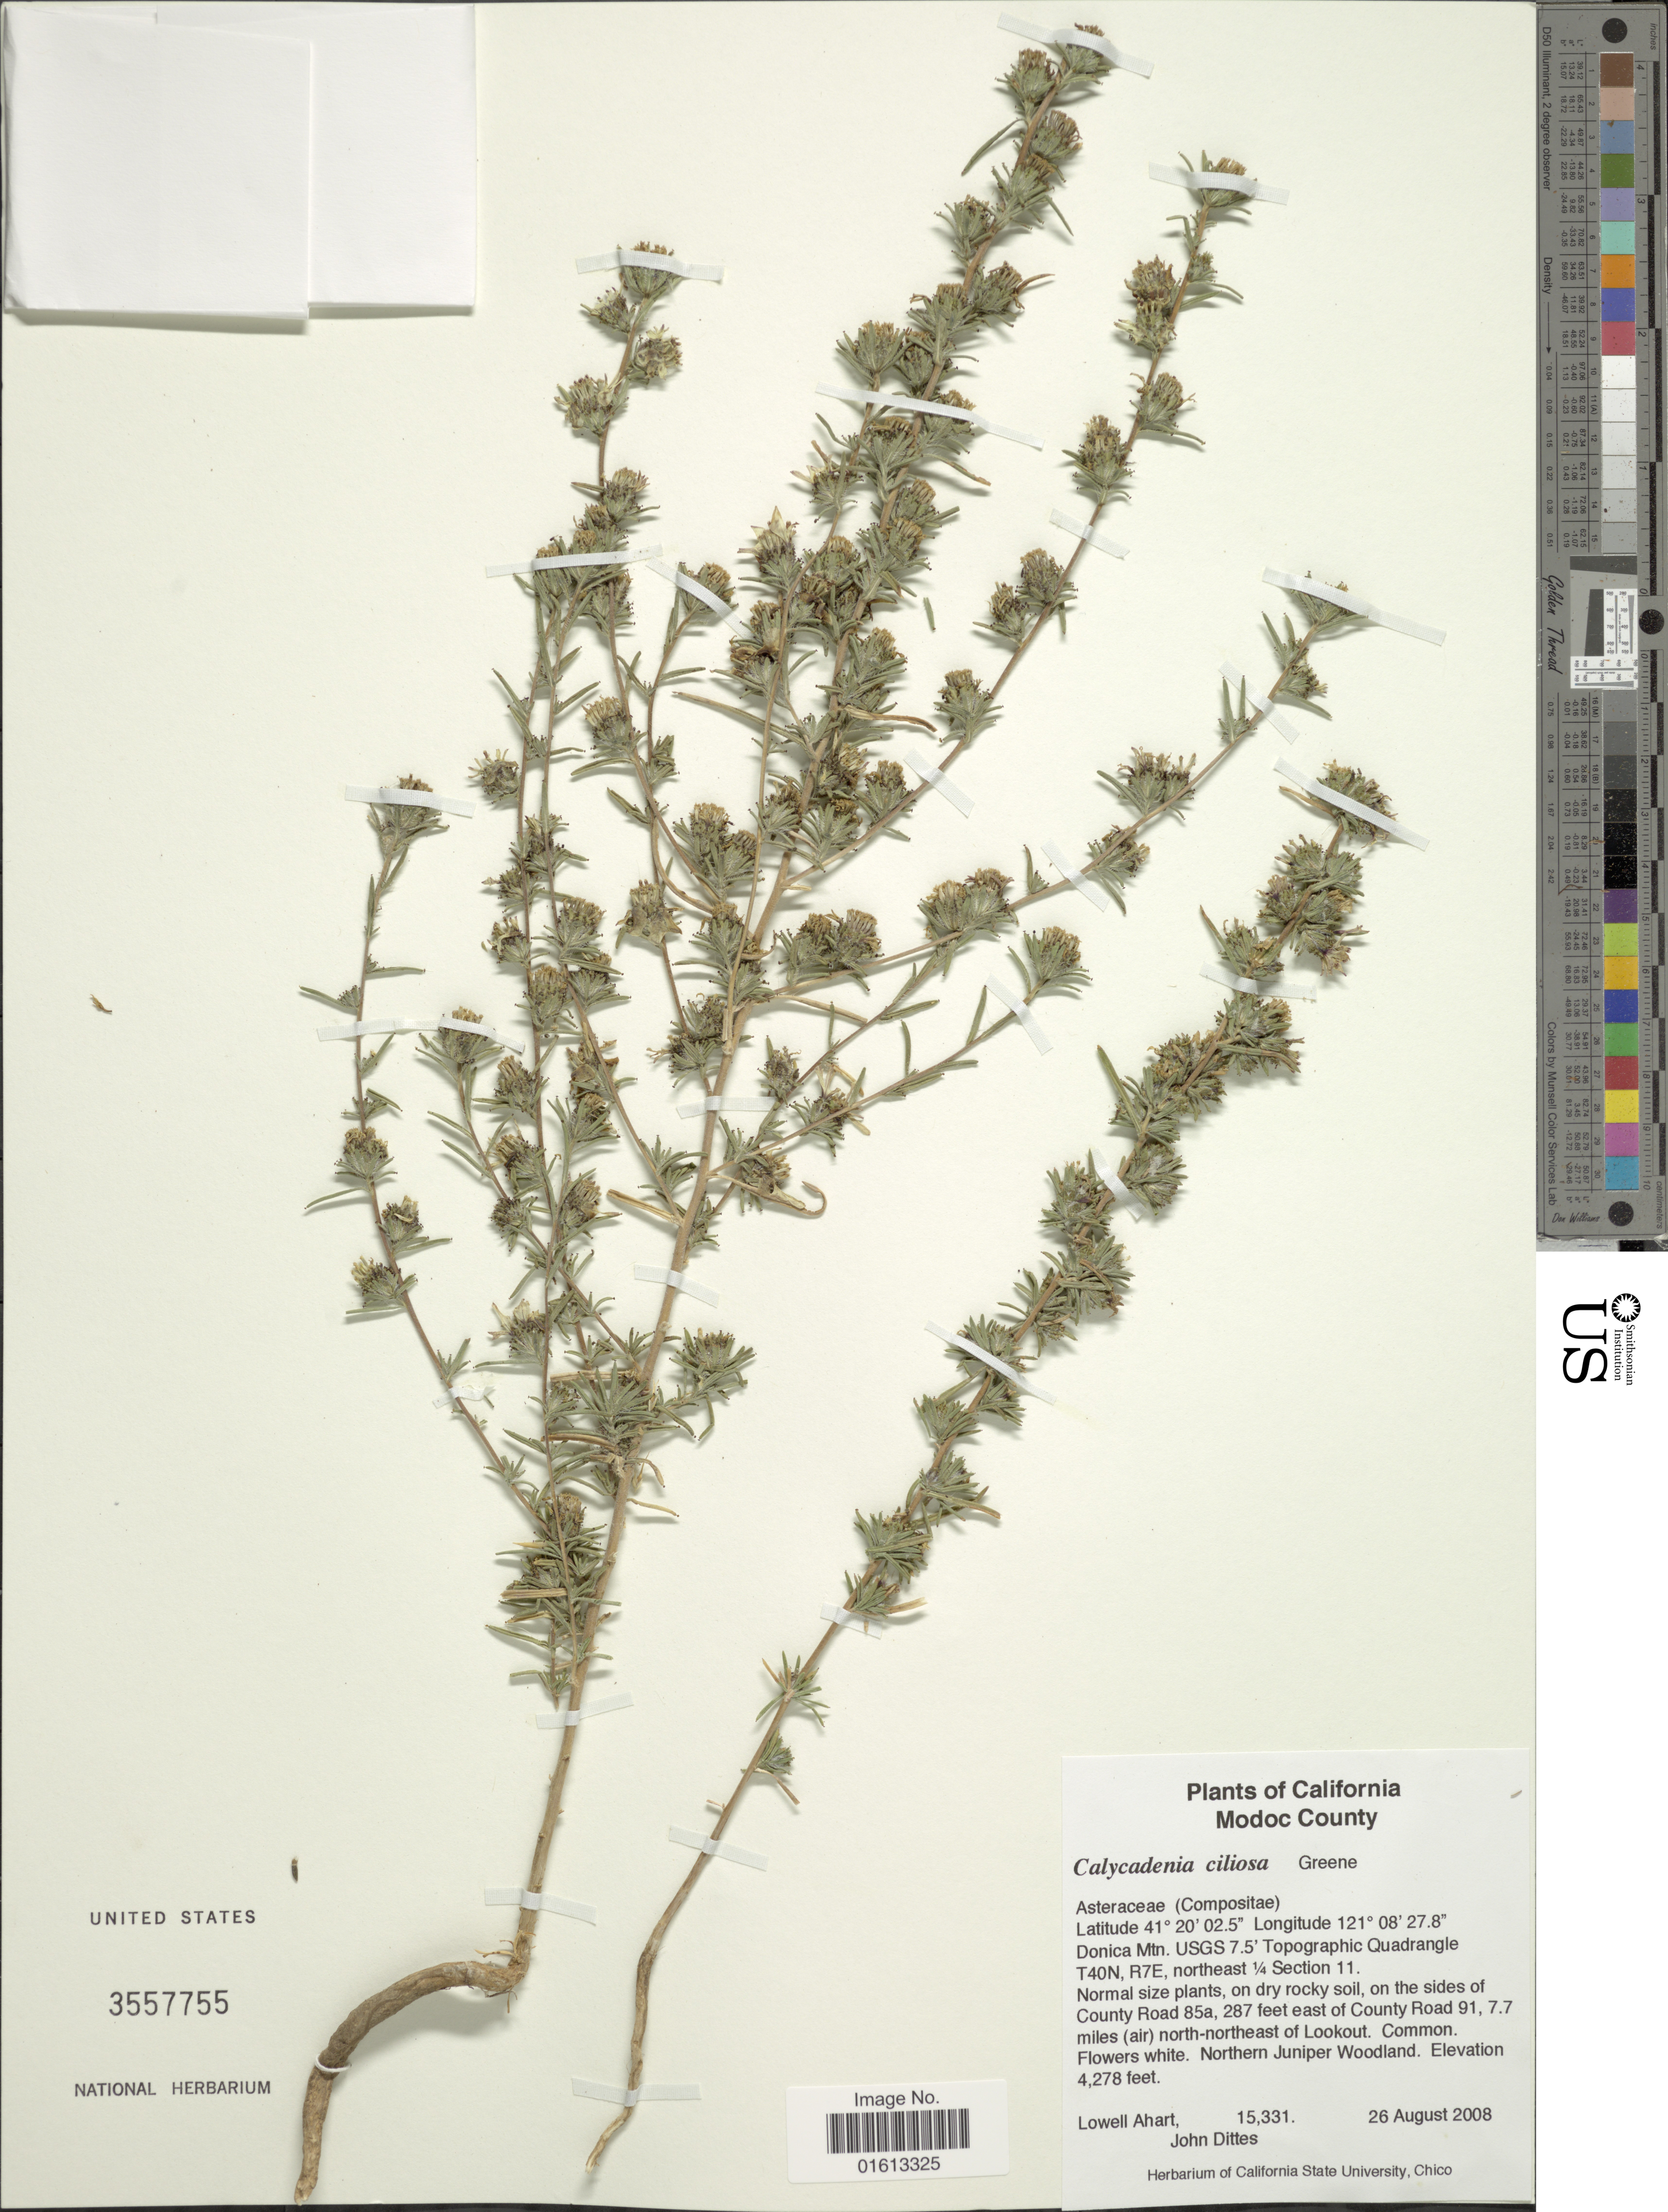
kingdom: Plantae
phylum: Tracheophyta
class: Magnoliopsida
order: Asterales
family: Asteraceae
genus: Calycadenia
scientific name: Calycadenia ciliosa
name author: Greene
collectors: L. Ahart & J. Dittes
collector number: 15331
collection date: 2008-08-26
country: United States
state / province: California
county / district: Modoc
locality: Modoc County, on the sides of County Road 85a, 287 feet east of County road 91, 7.7 miles (air) north-northeast of Lookout, Northern Juniper Woodland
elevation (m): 1304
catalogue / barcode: US 3557755